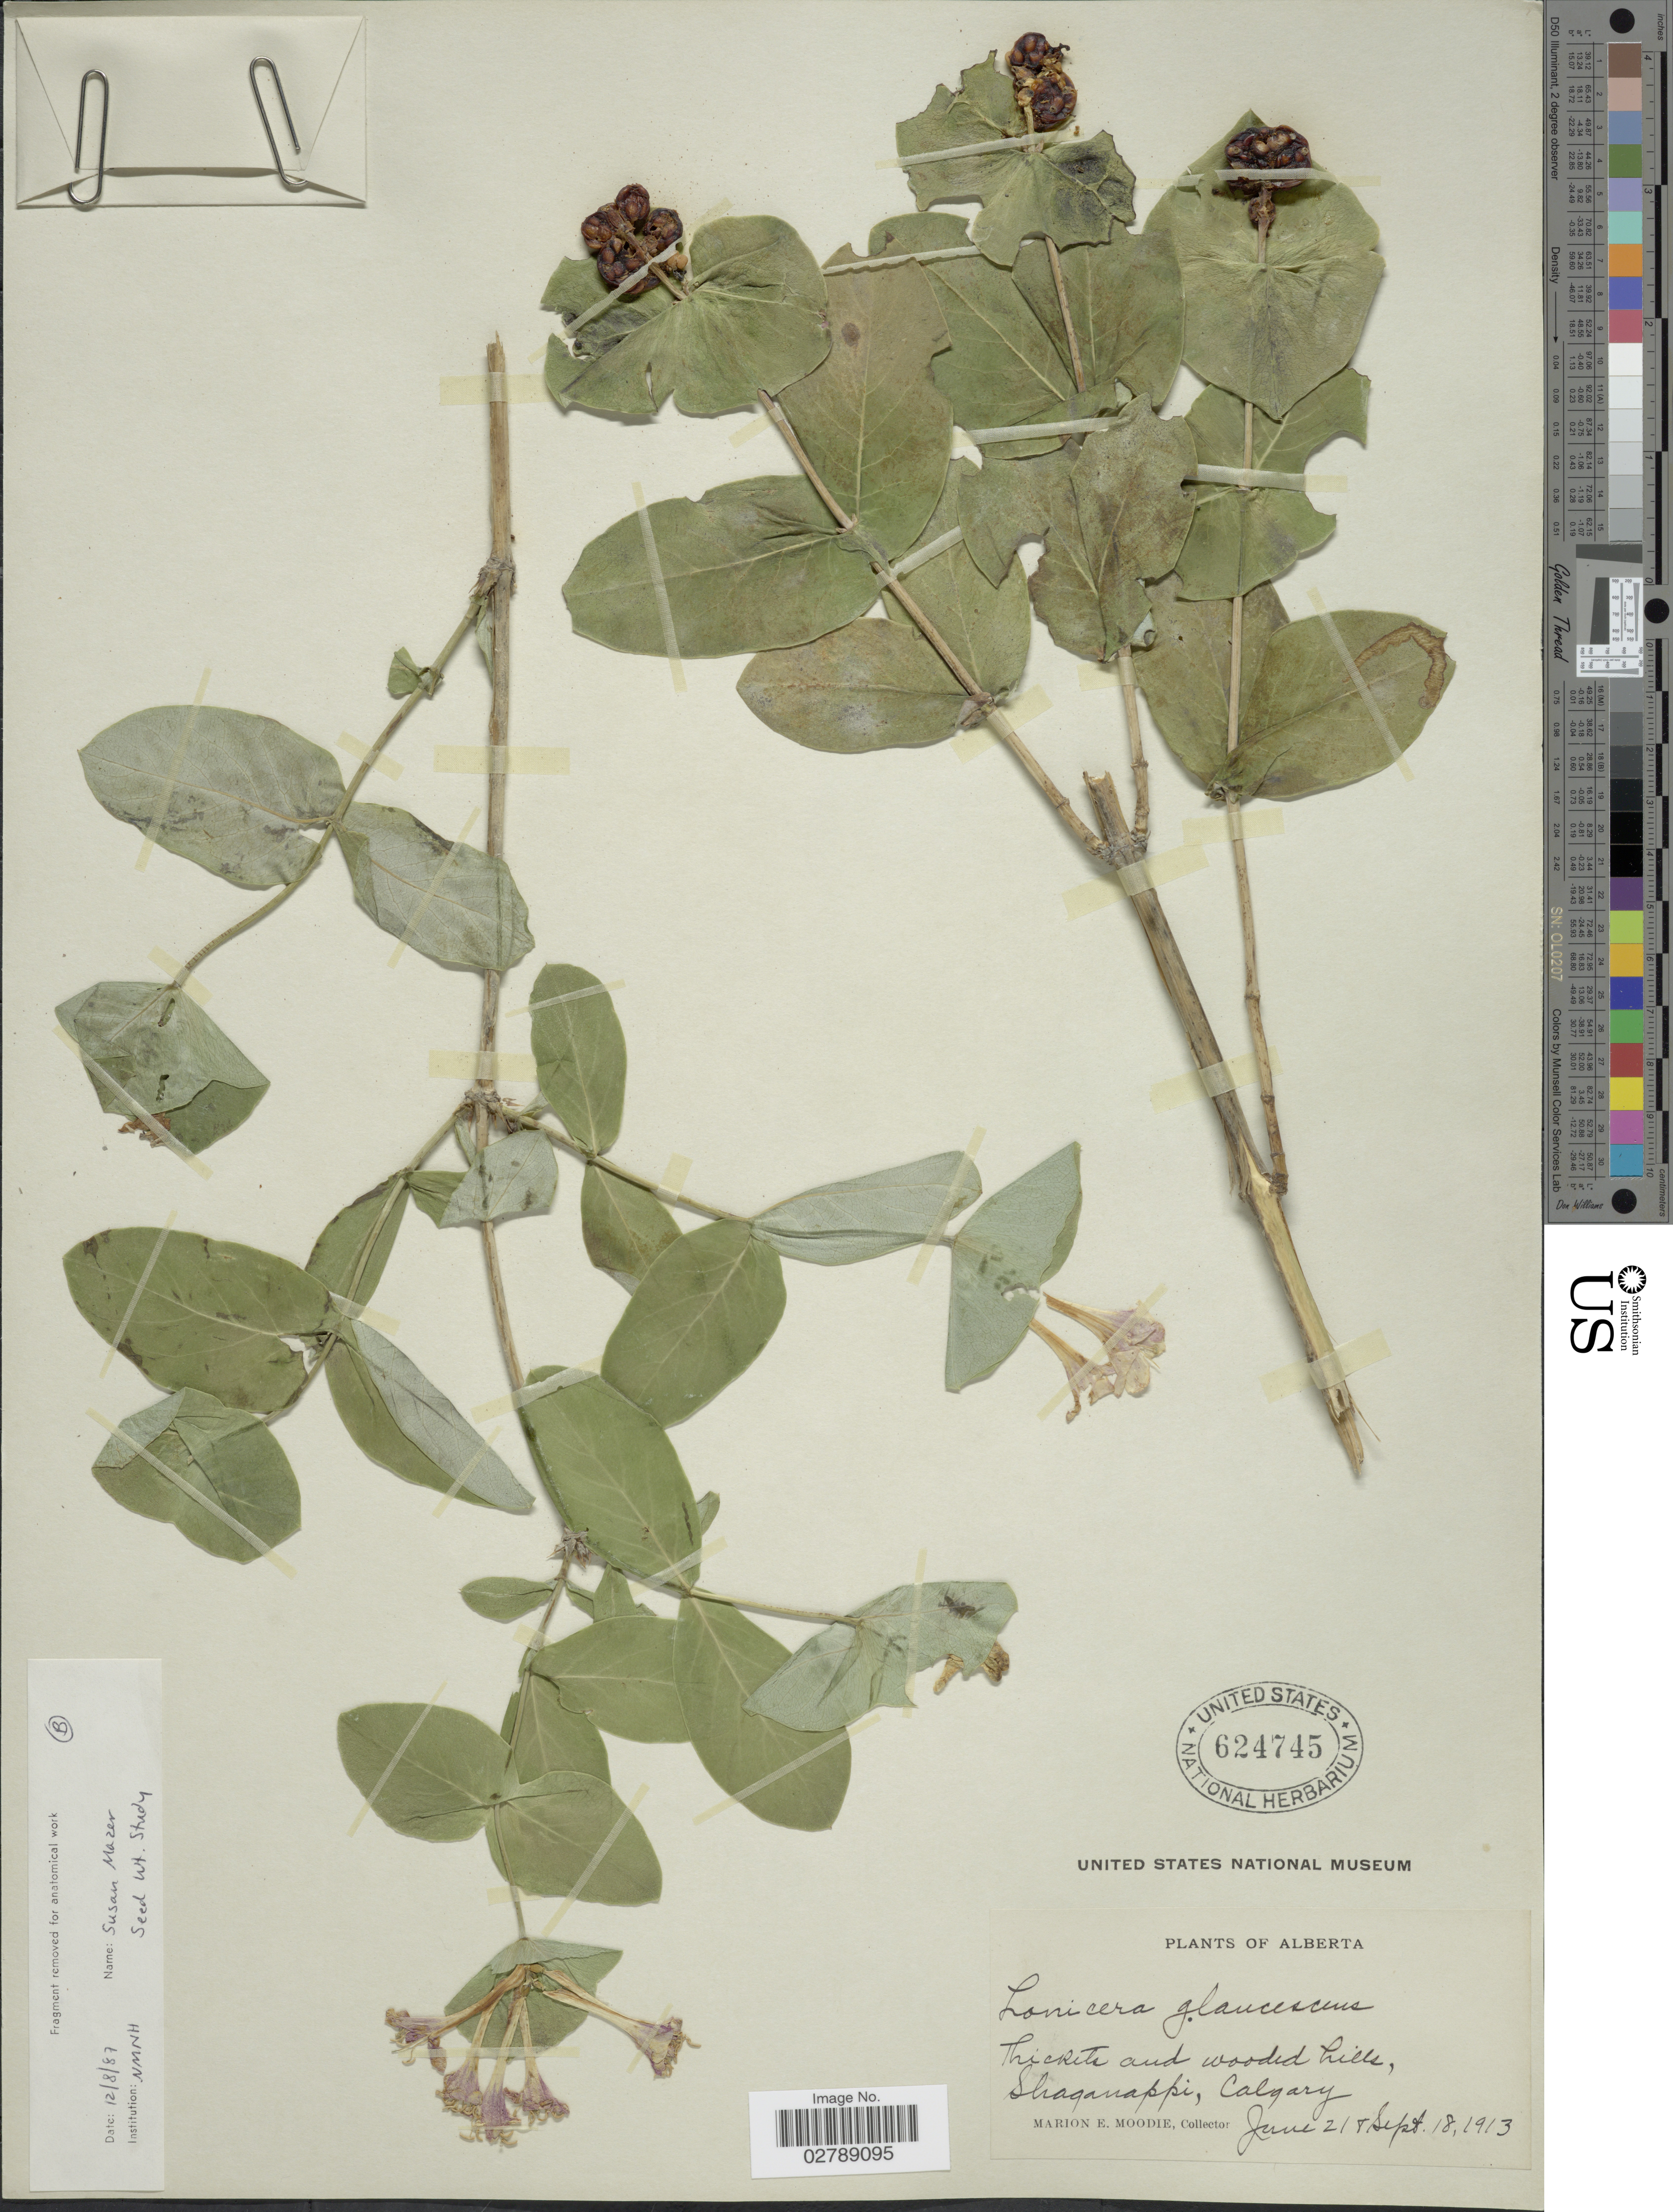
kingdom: Plantae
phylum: Tracheophyta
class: Magnoliopsida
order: Dipsacales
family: Caprifoliaceae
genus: Lonicera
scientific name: Lonicera dioica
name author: L.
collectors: M. E. Moodie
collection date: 1913-06-21/1913-09-18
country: Canada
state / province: Alberta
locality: Shaganappi, Calgary.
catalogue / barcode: US 624745